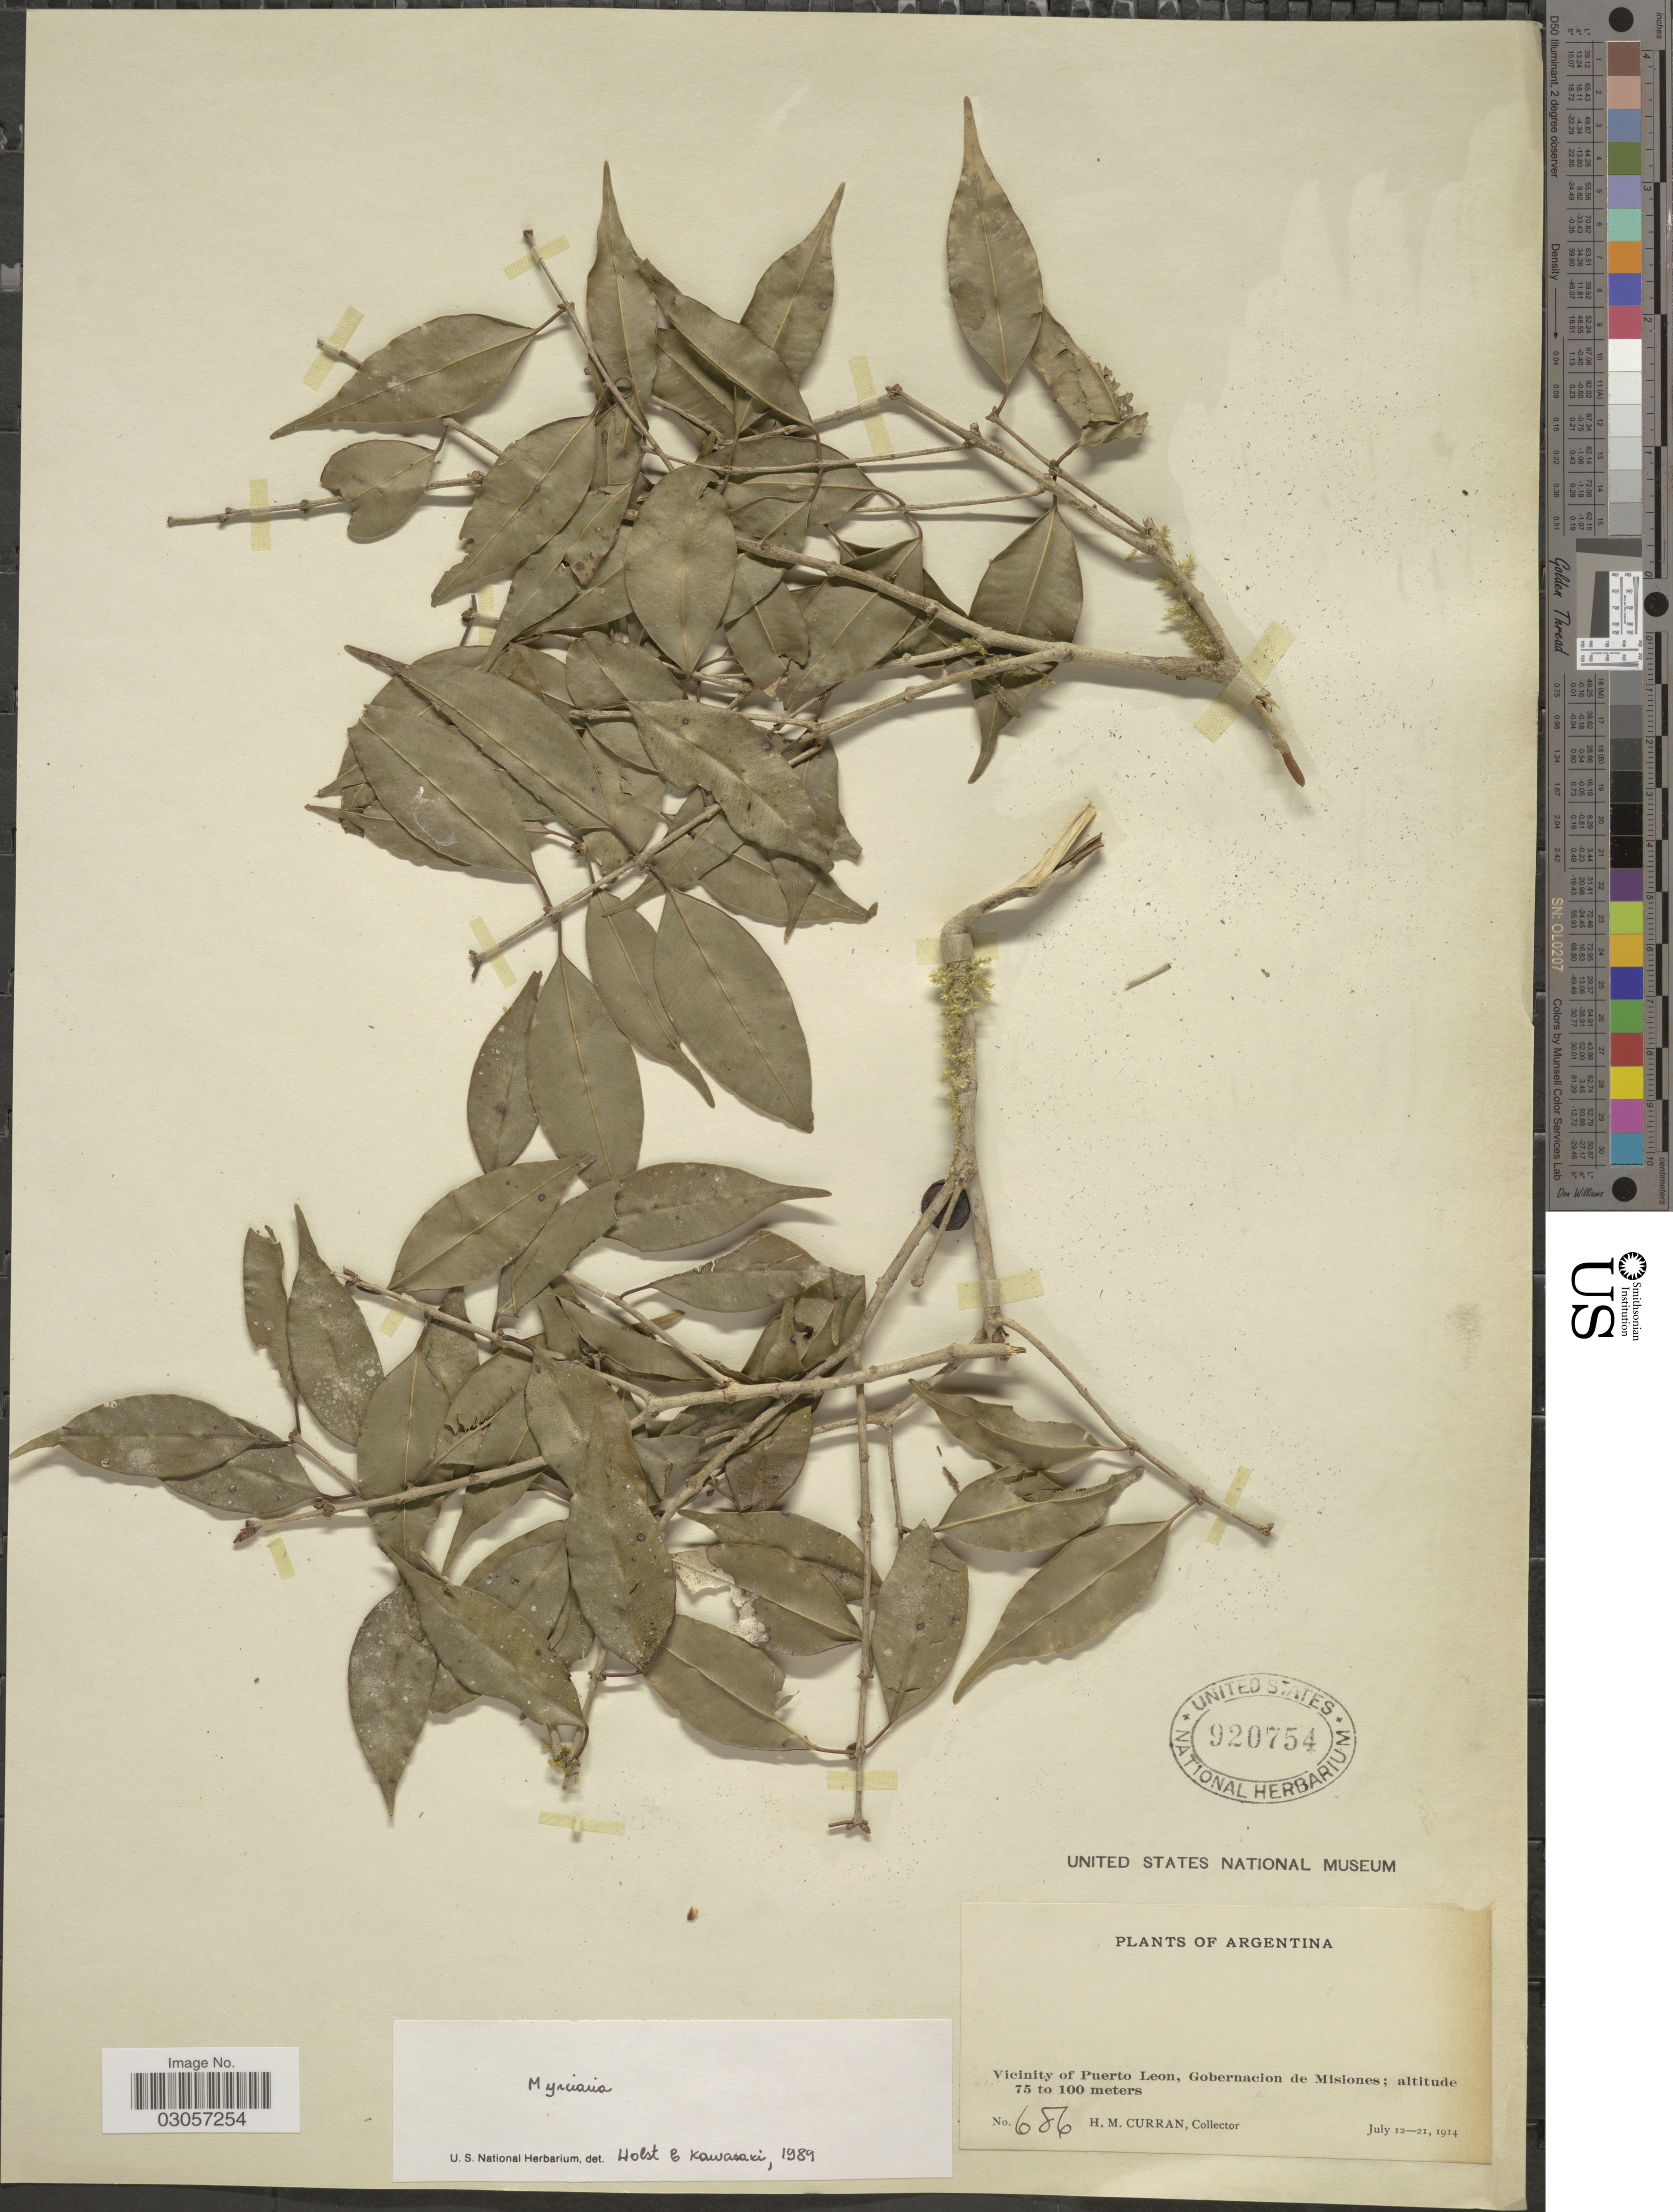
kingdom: Plantae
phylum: Tracheophyta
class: Magnoliopsida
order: Myrtales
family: Myrtaceae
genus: Myrciaria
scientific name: Myrciaria rivularis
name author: (Cambess.) O. Berg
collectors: H. M. Curran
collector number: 686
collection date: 1914-07-12/1914-07-21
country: Argentina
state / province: Misiones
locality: Vicinity of Puerto Leon, Gobernacion de Misiones.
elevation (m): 75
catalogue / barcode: US 920754